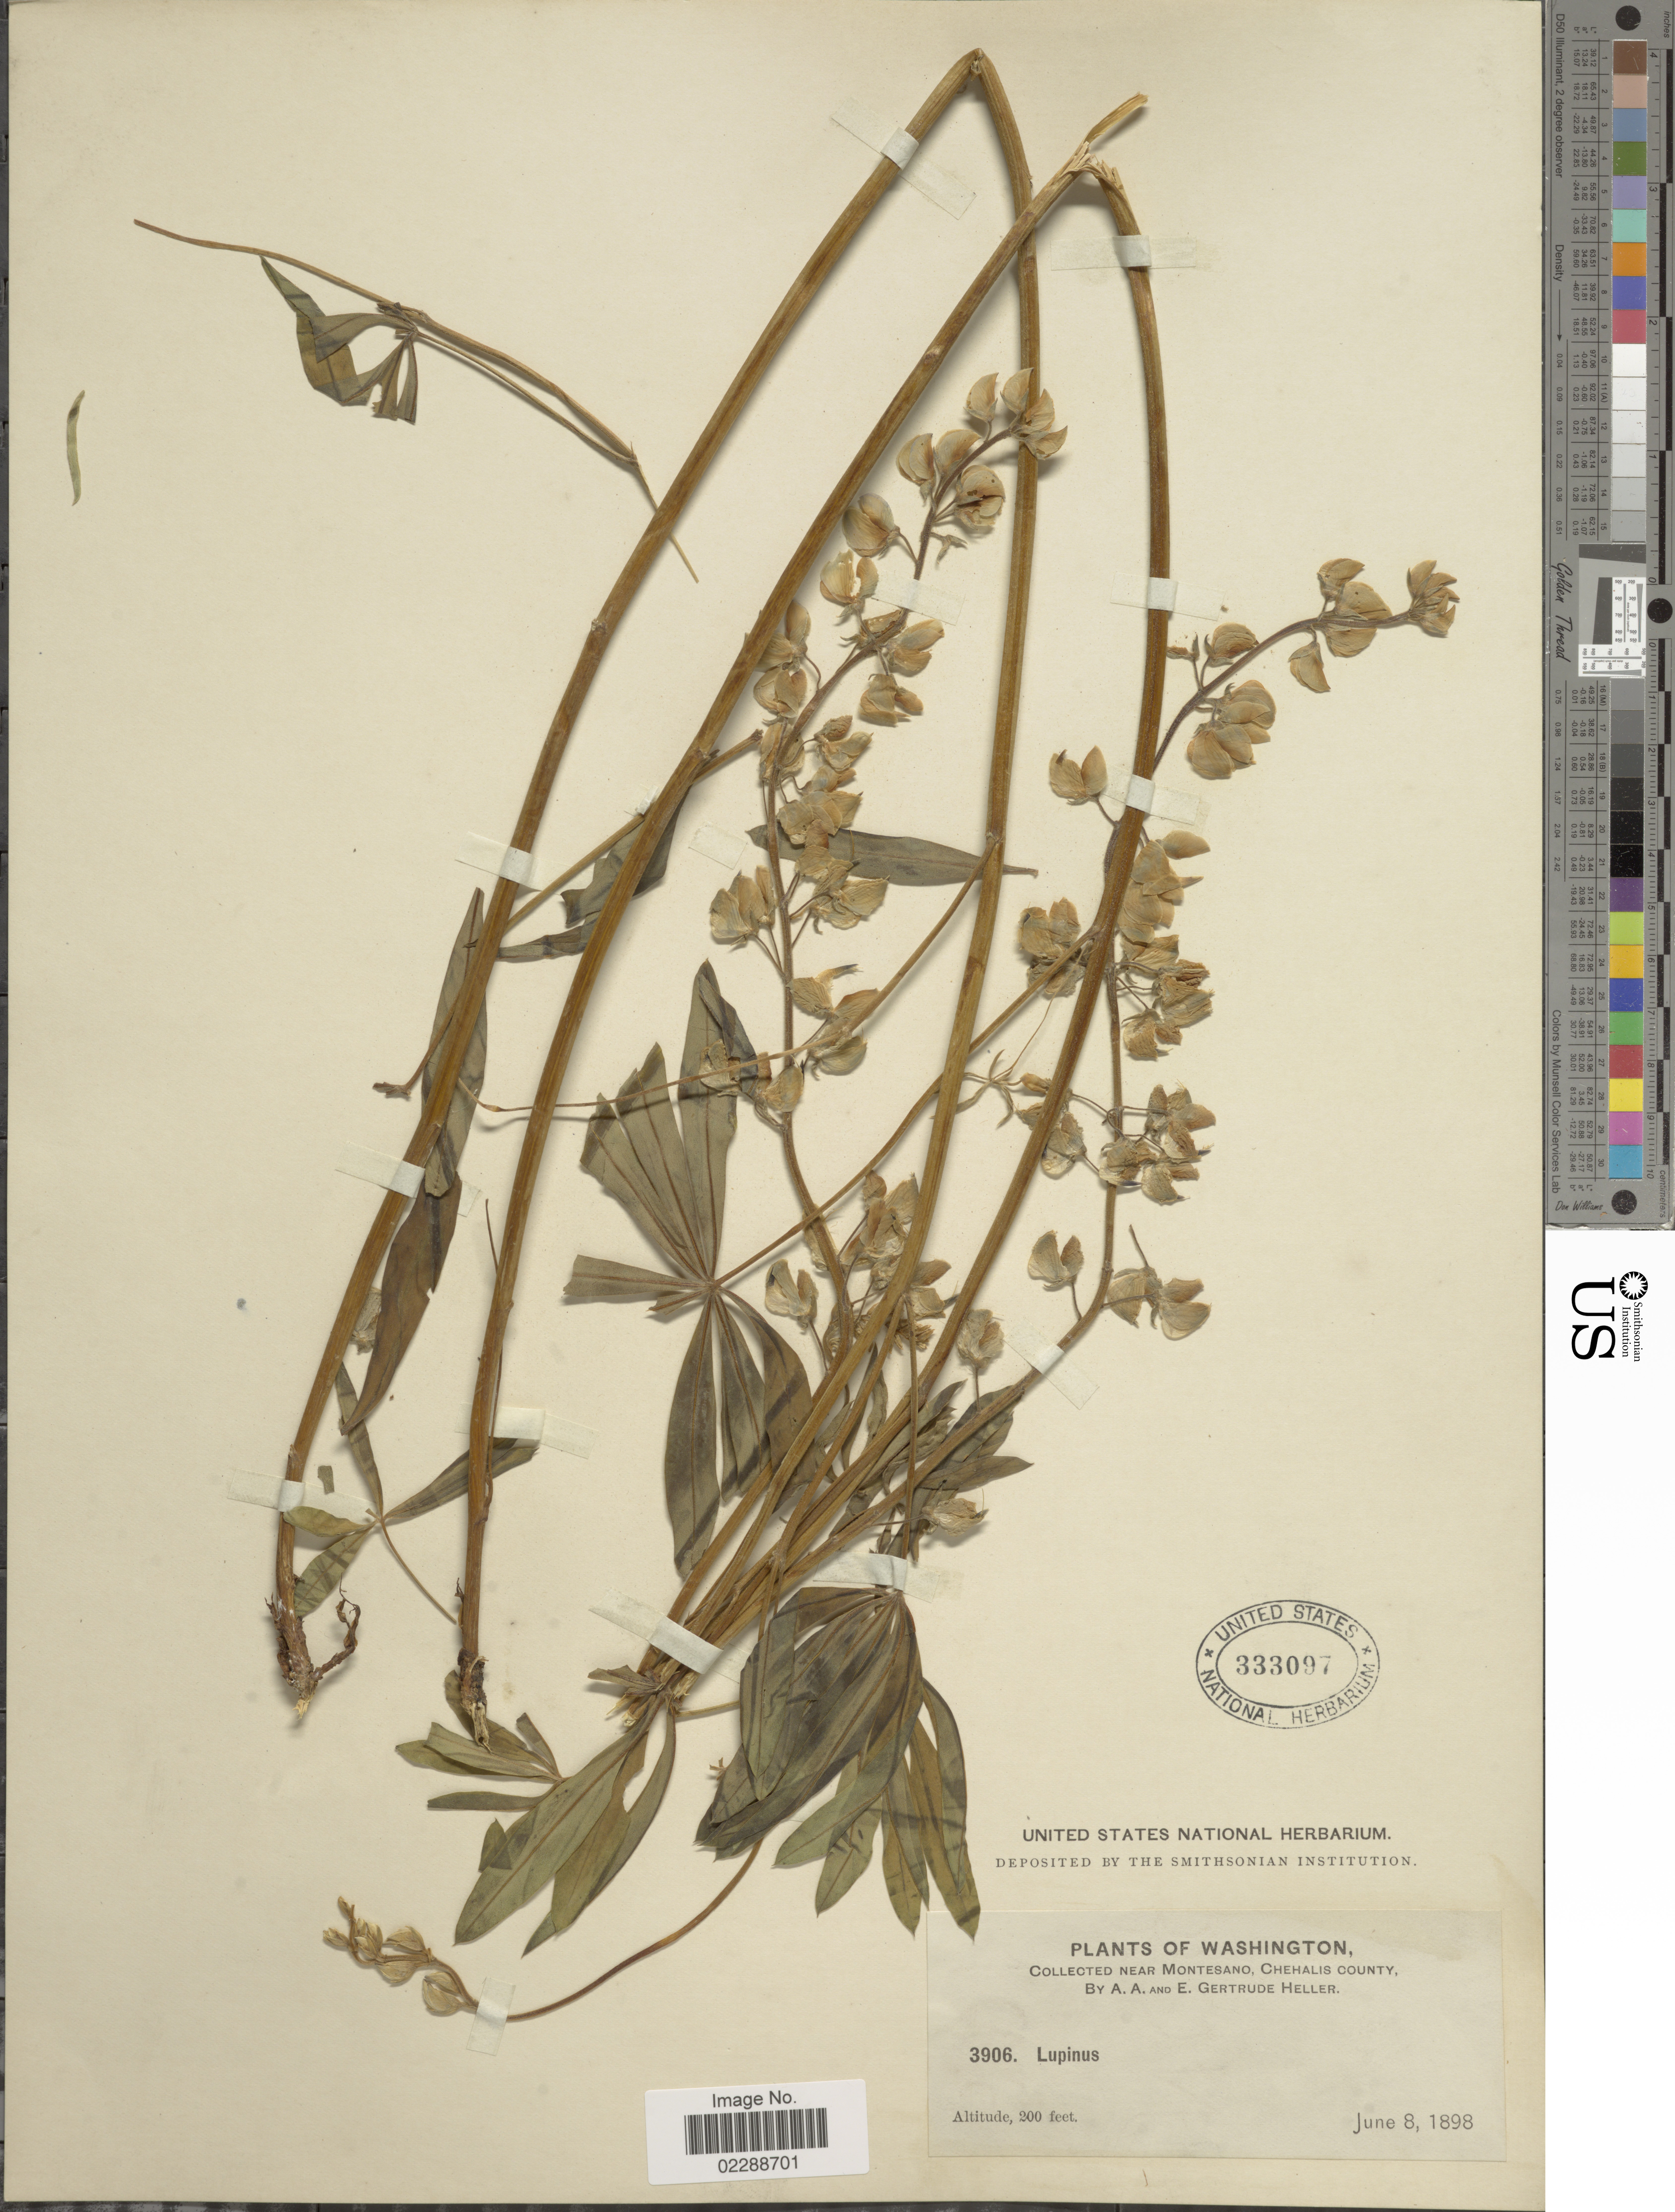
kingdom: Plantae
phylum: Tracheophyta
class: Magnoliopsida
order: Fabales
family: Fabaceae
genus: Lupinus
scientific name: Lupinus sp.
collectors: A. A. Heller & E. Gertrude Heller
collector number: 3906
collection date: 1898-06-08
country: United States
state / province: Washington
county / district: Grays Harbor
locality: Near Montesano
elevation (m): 61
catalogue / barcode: US 333097